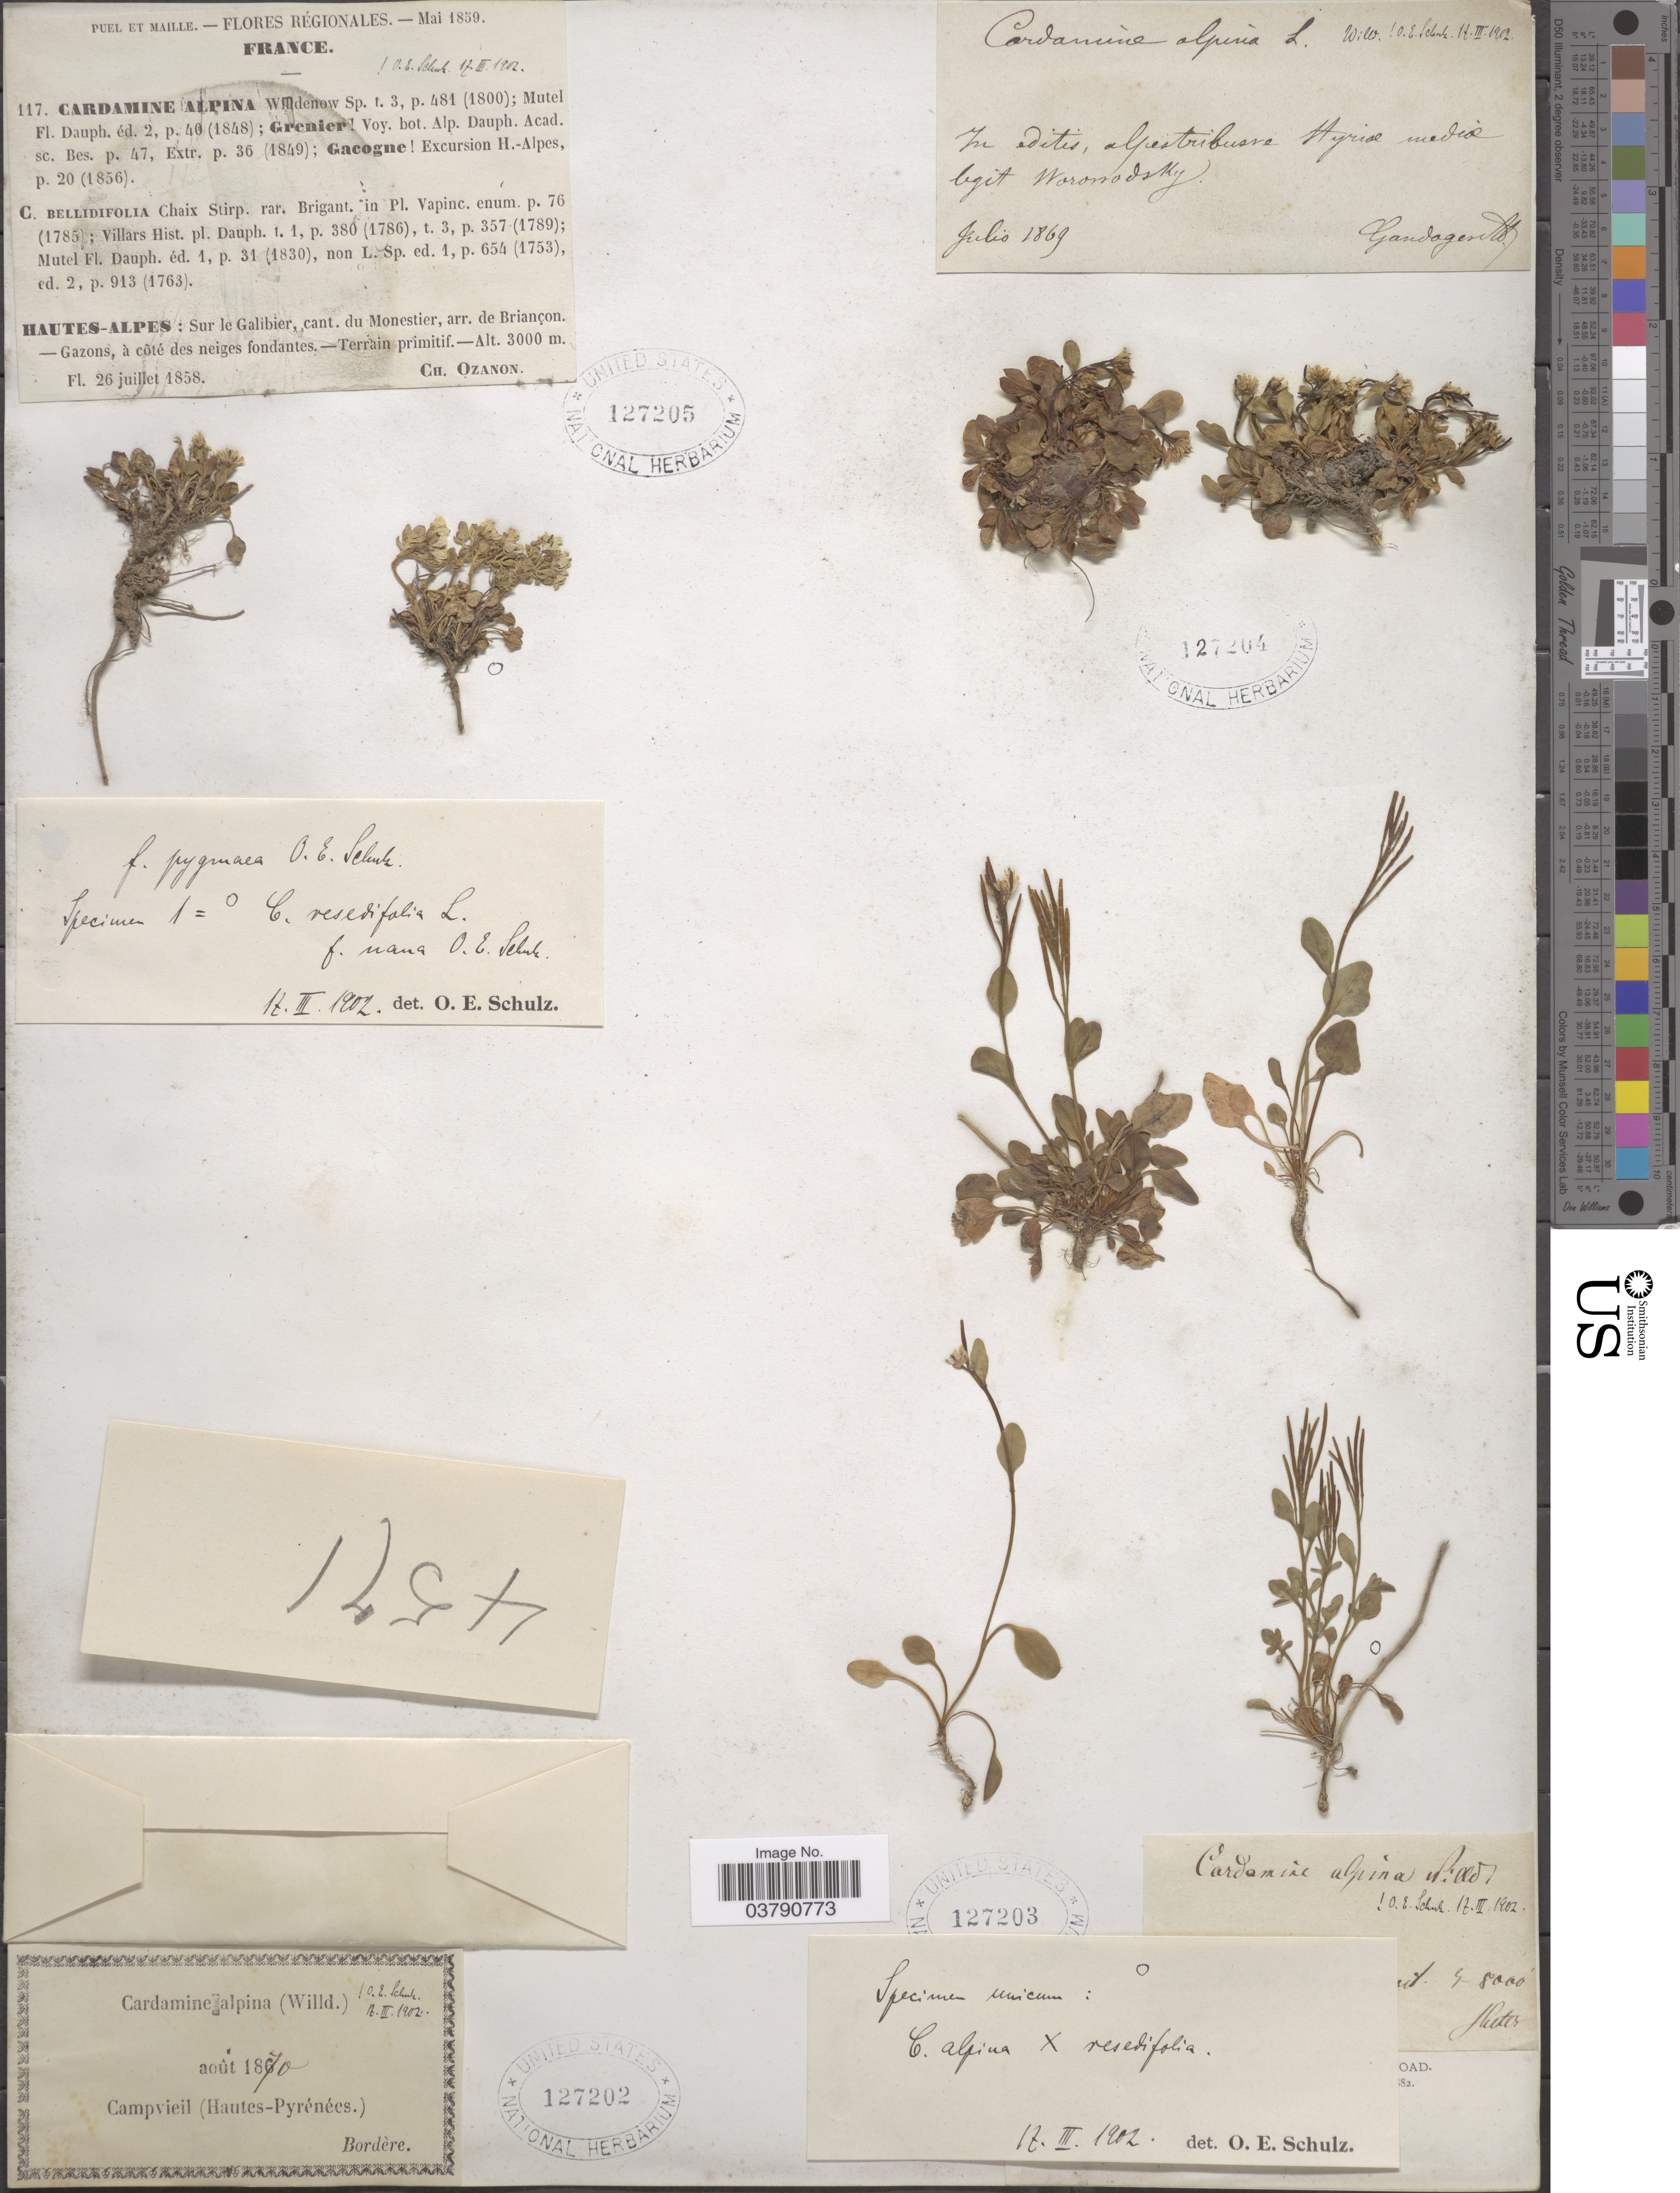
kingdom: Plantae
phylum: Tracheophyta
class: Magnoliopsida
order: Brassicales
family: Brassicaceae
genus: Cardamine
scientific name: Cardamine alpina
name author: Willd.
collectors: -. Bordère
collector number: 4571?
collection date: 1870-08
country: France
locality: Campvieil (Hautes- Pyrénées.).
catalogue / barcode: US 127202